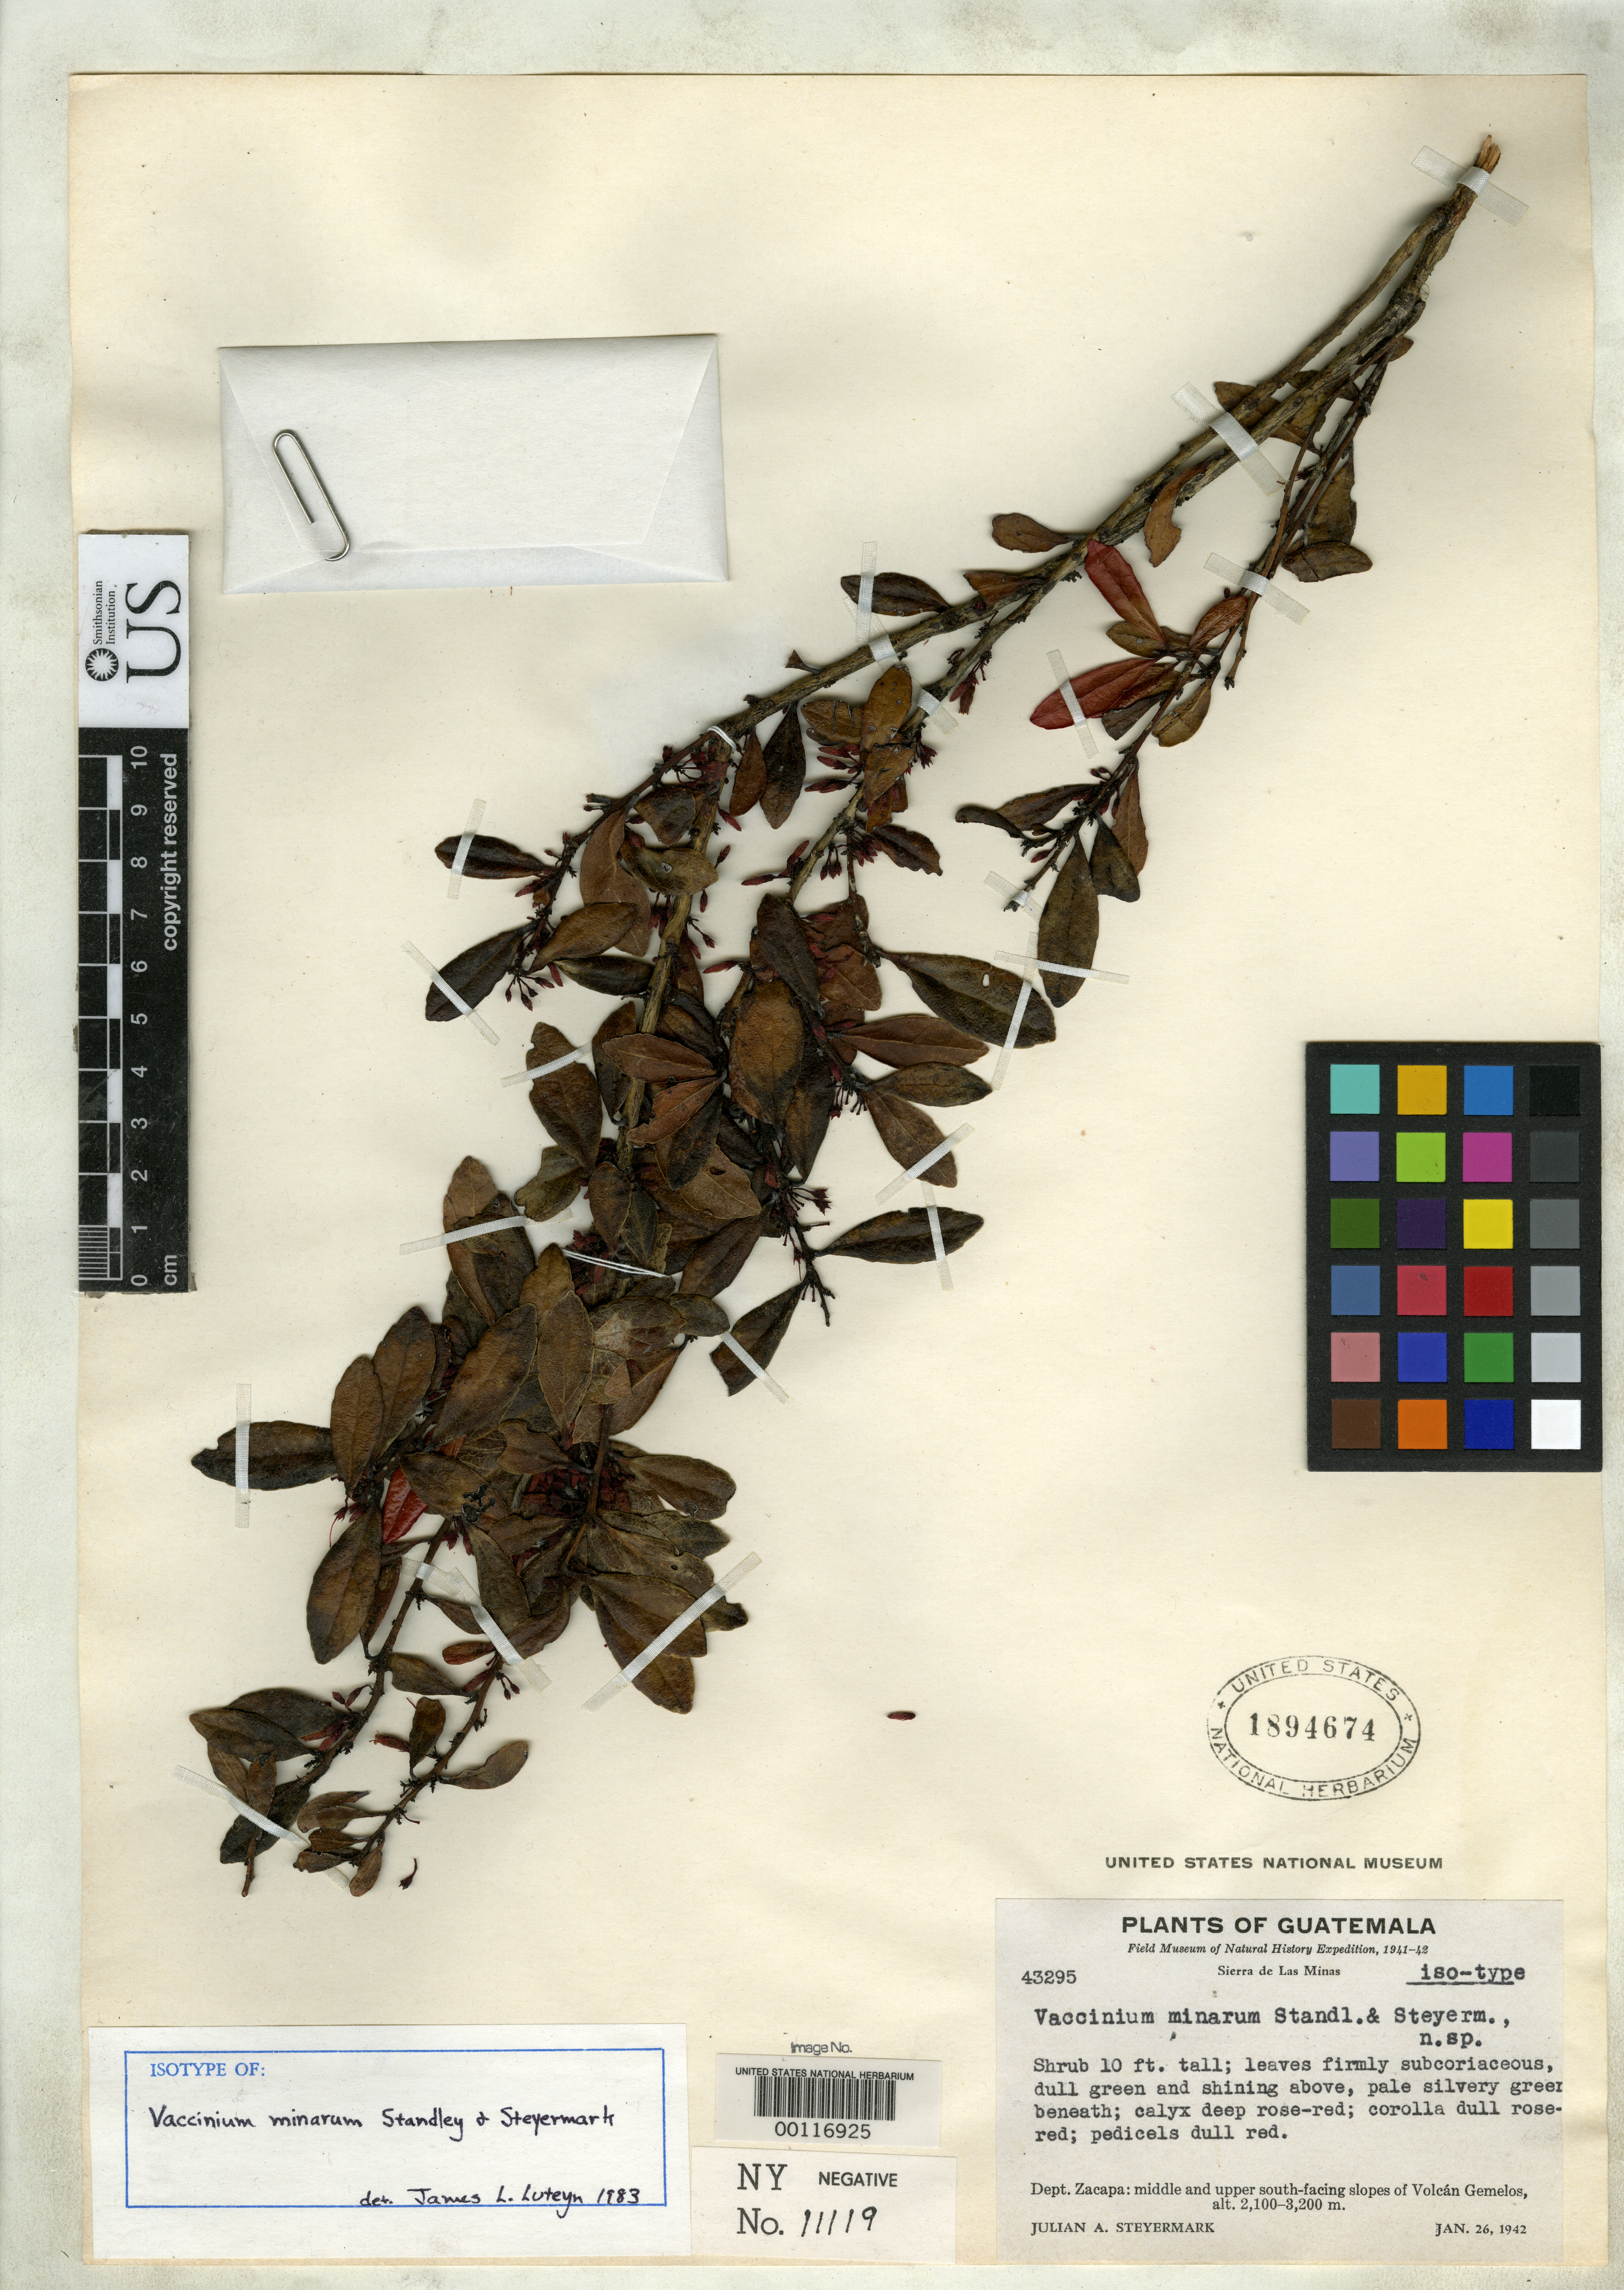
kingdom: Plantae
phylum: Tracheophyta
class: Magnoliopsida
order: Ericales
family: Ericaceae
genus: Vaccinium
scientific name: Vaccinium minarum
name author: Standl. & Steyerm.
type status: Isotype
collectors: J. Steyermark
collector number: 43295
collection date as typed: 26 Jan 1942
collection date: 1942-01-26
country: Guatemala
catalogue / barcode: US 1894674